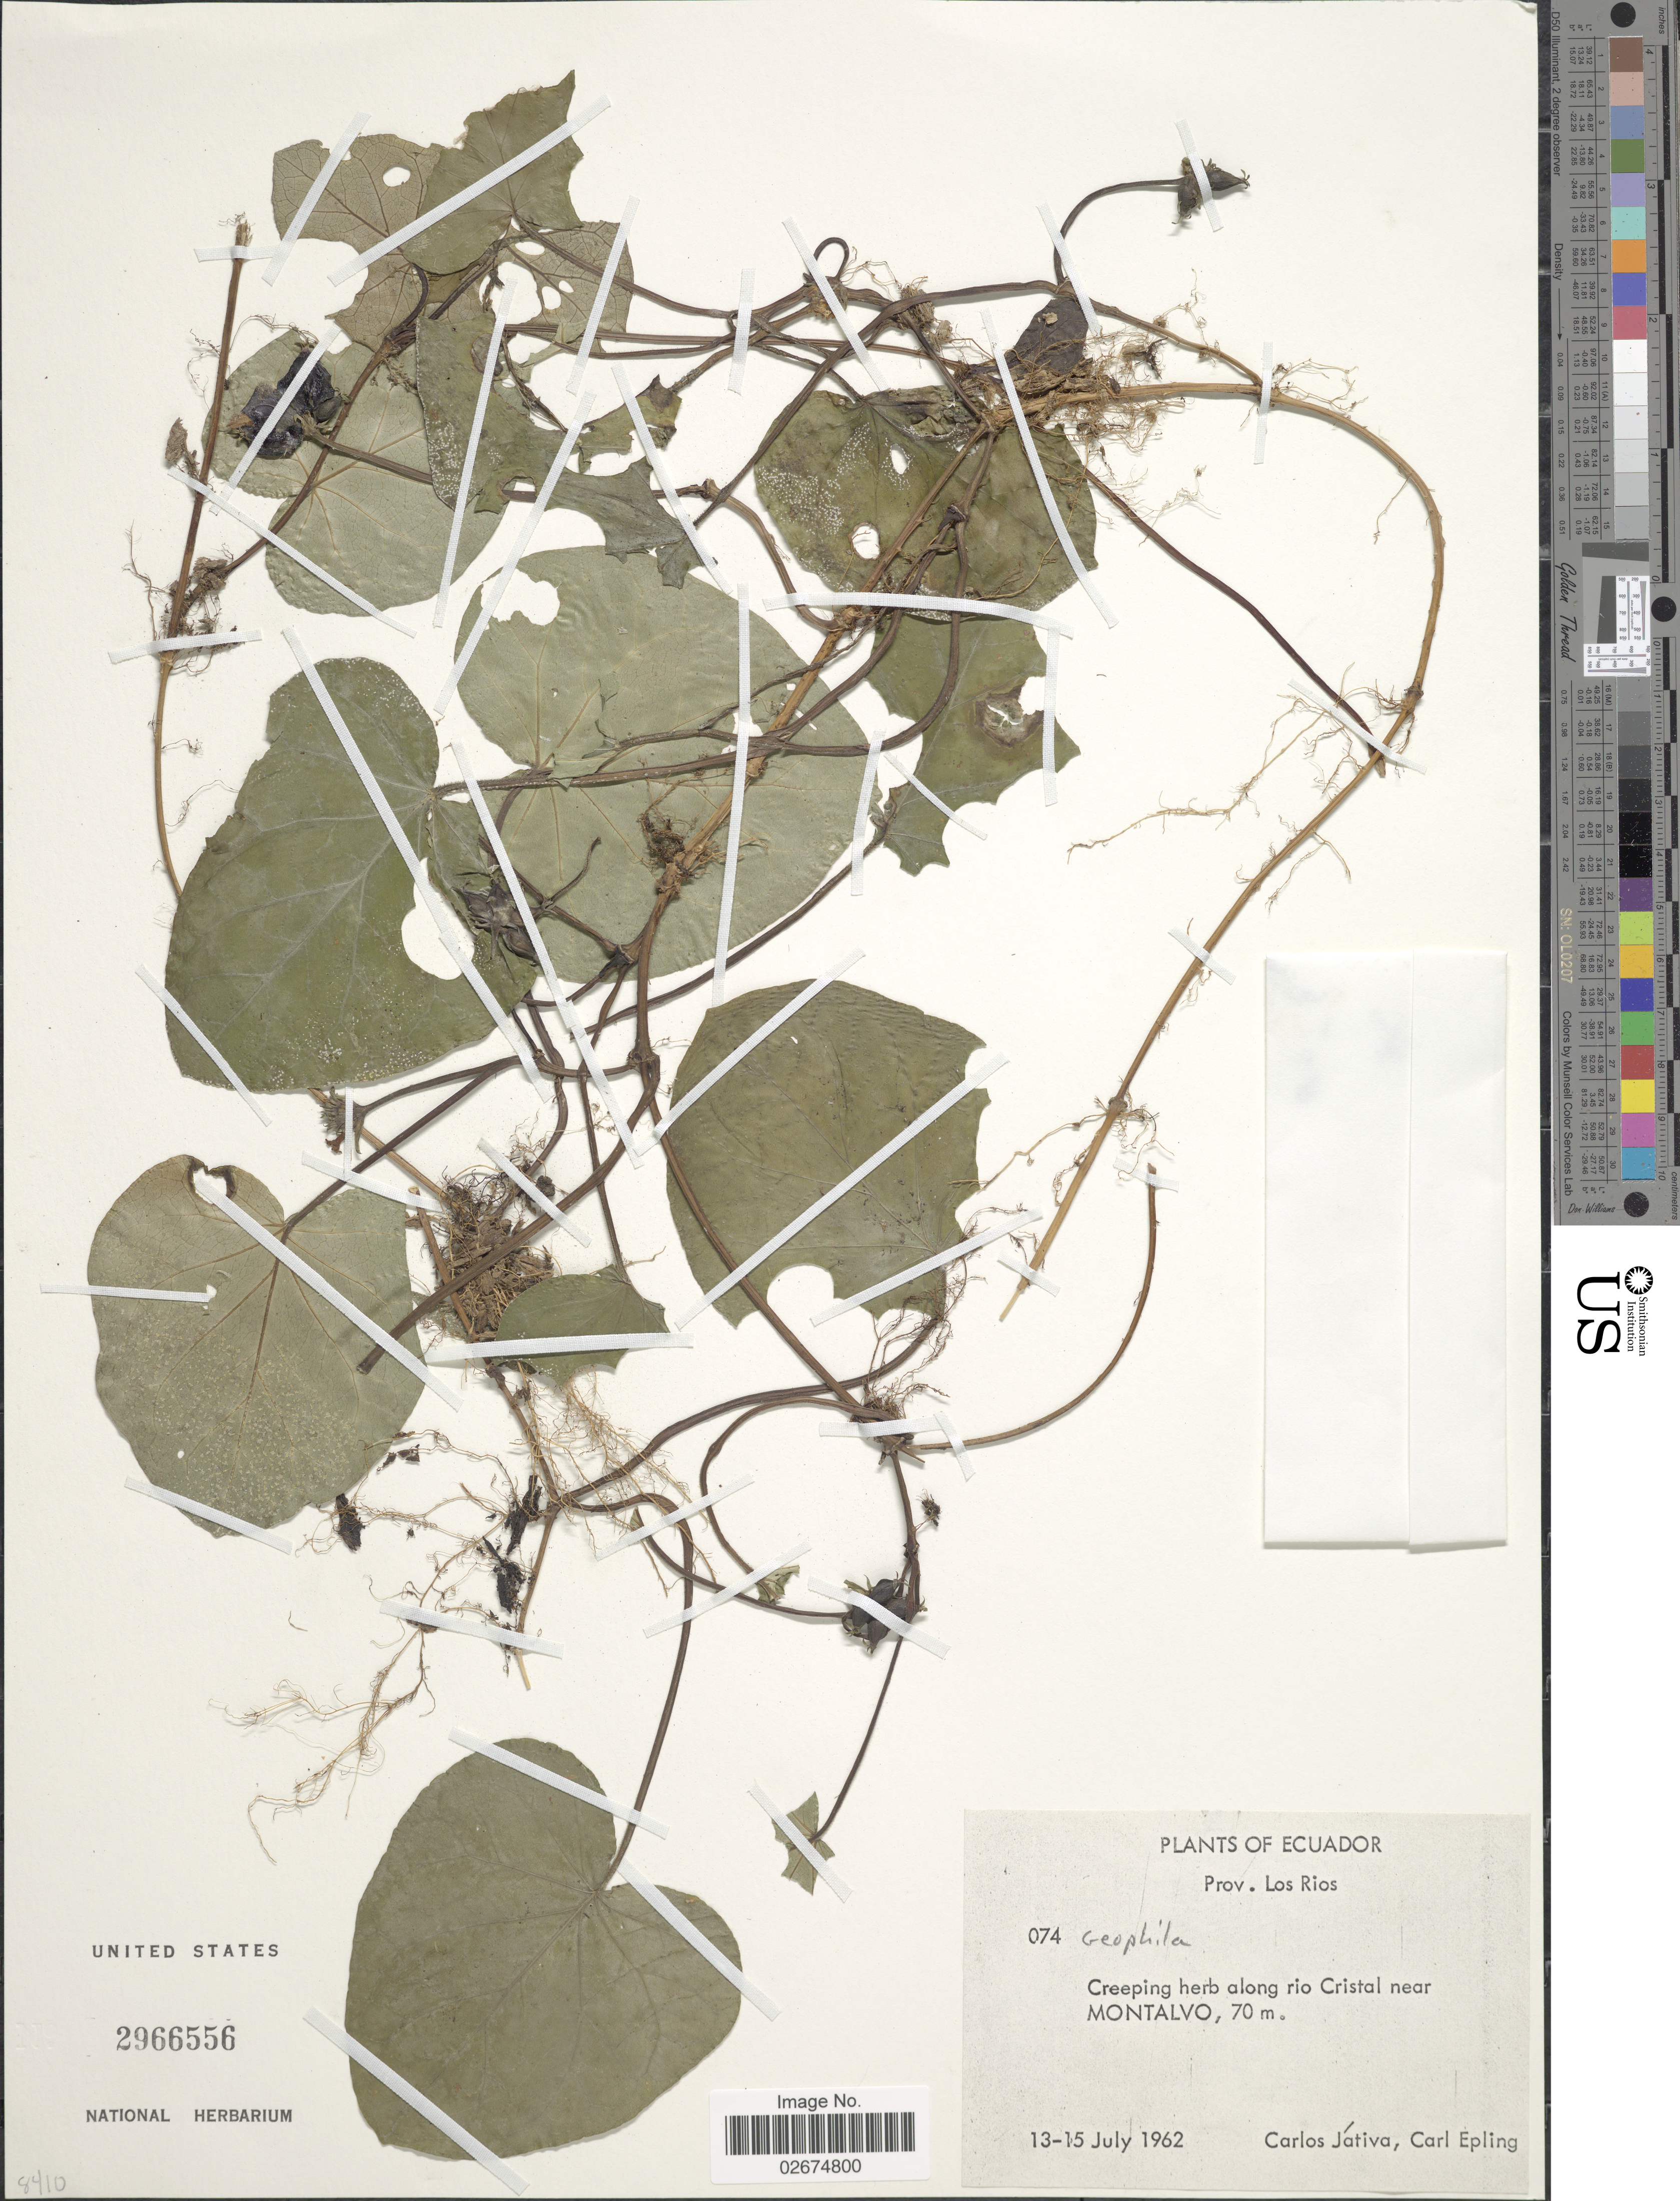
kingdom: Plantae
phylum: Tracheophyta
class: Magnoliopsida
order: Gentianales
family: Rubiaceae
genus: Geophila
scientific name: Geophila sp.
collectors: C. D. Játiva & C. C. Epling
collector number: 074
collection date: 1962-07-13/1962-07-15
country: Ecuador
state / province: Los Ríos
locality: Prov. Los Rios, Creeping herb along rio Cristal near Montalvo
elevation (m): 70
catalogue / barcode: US 2966556